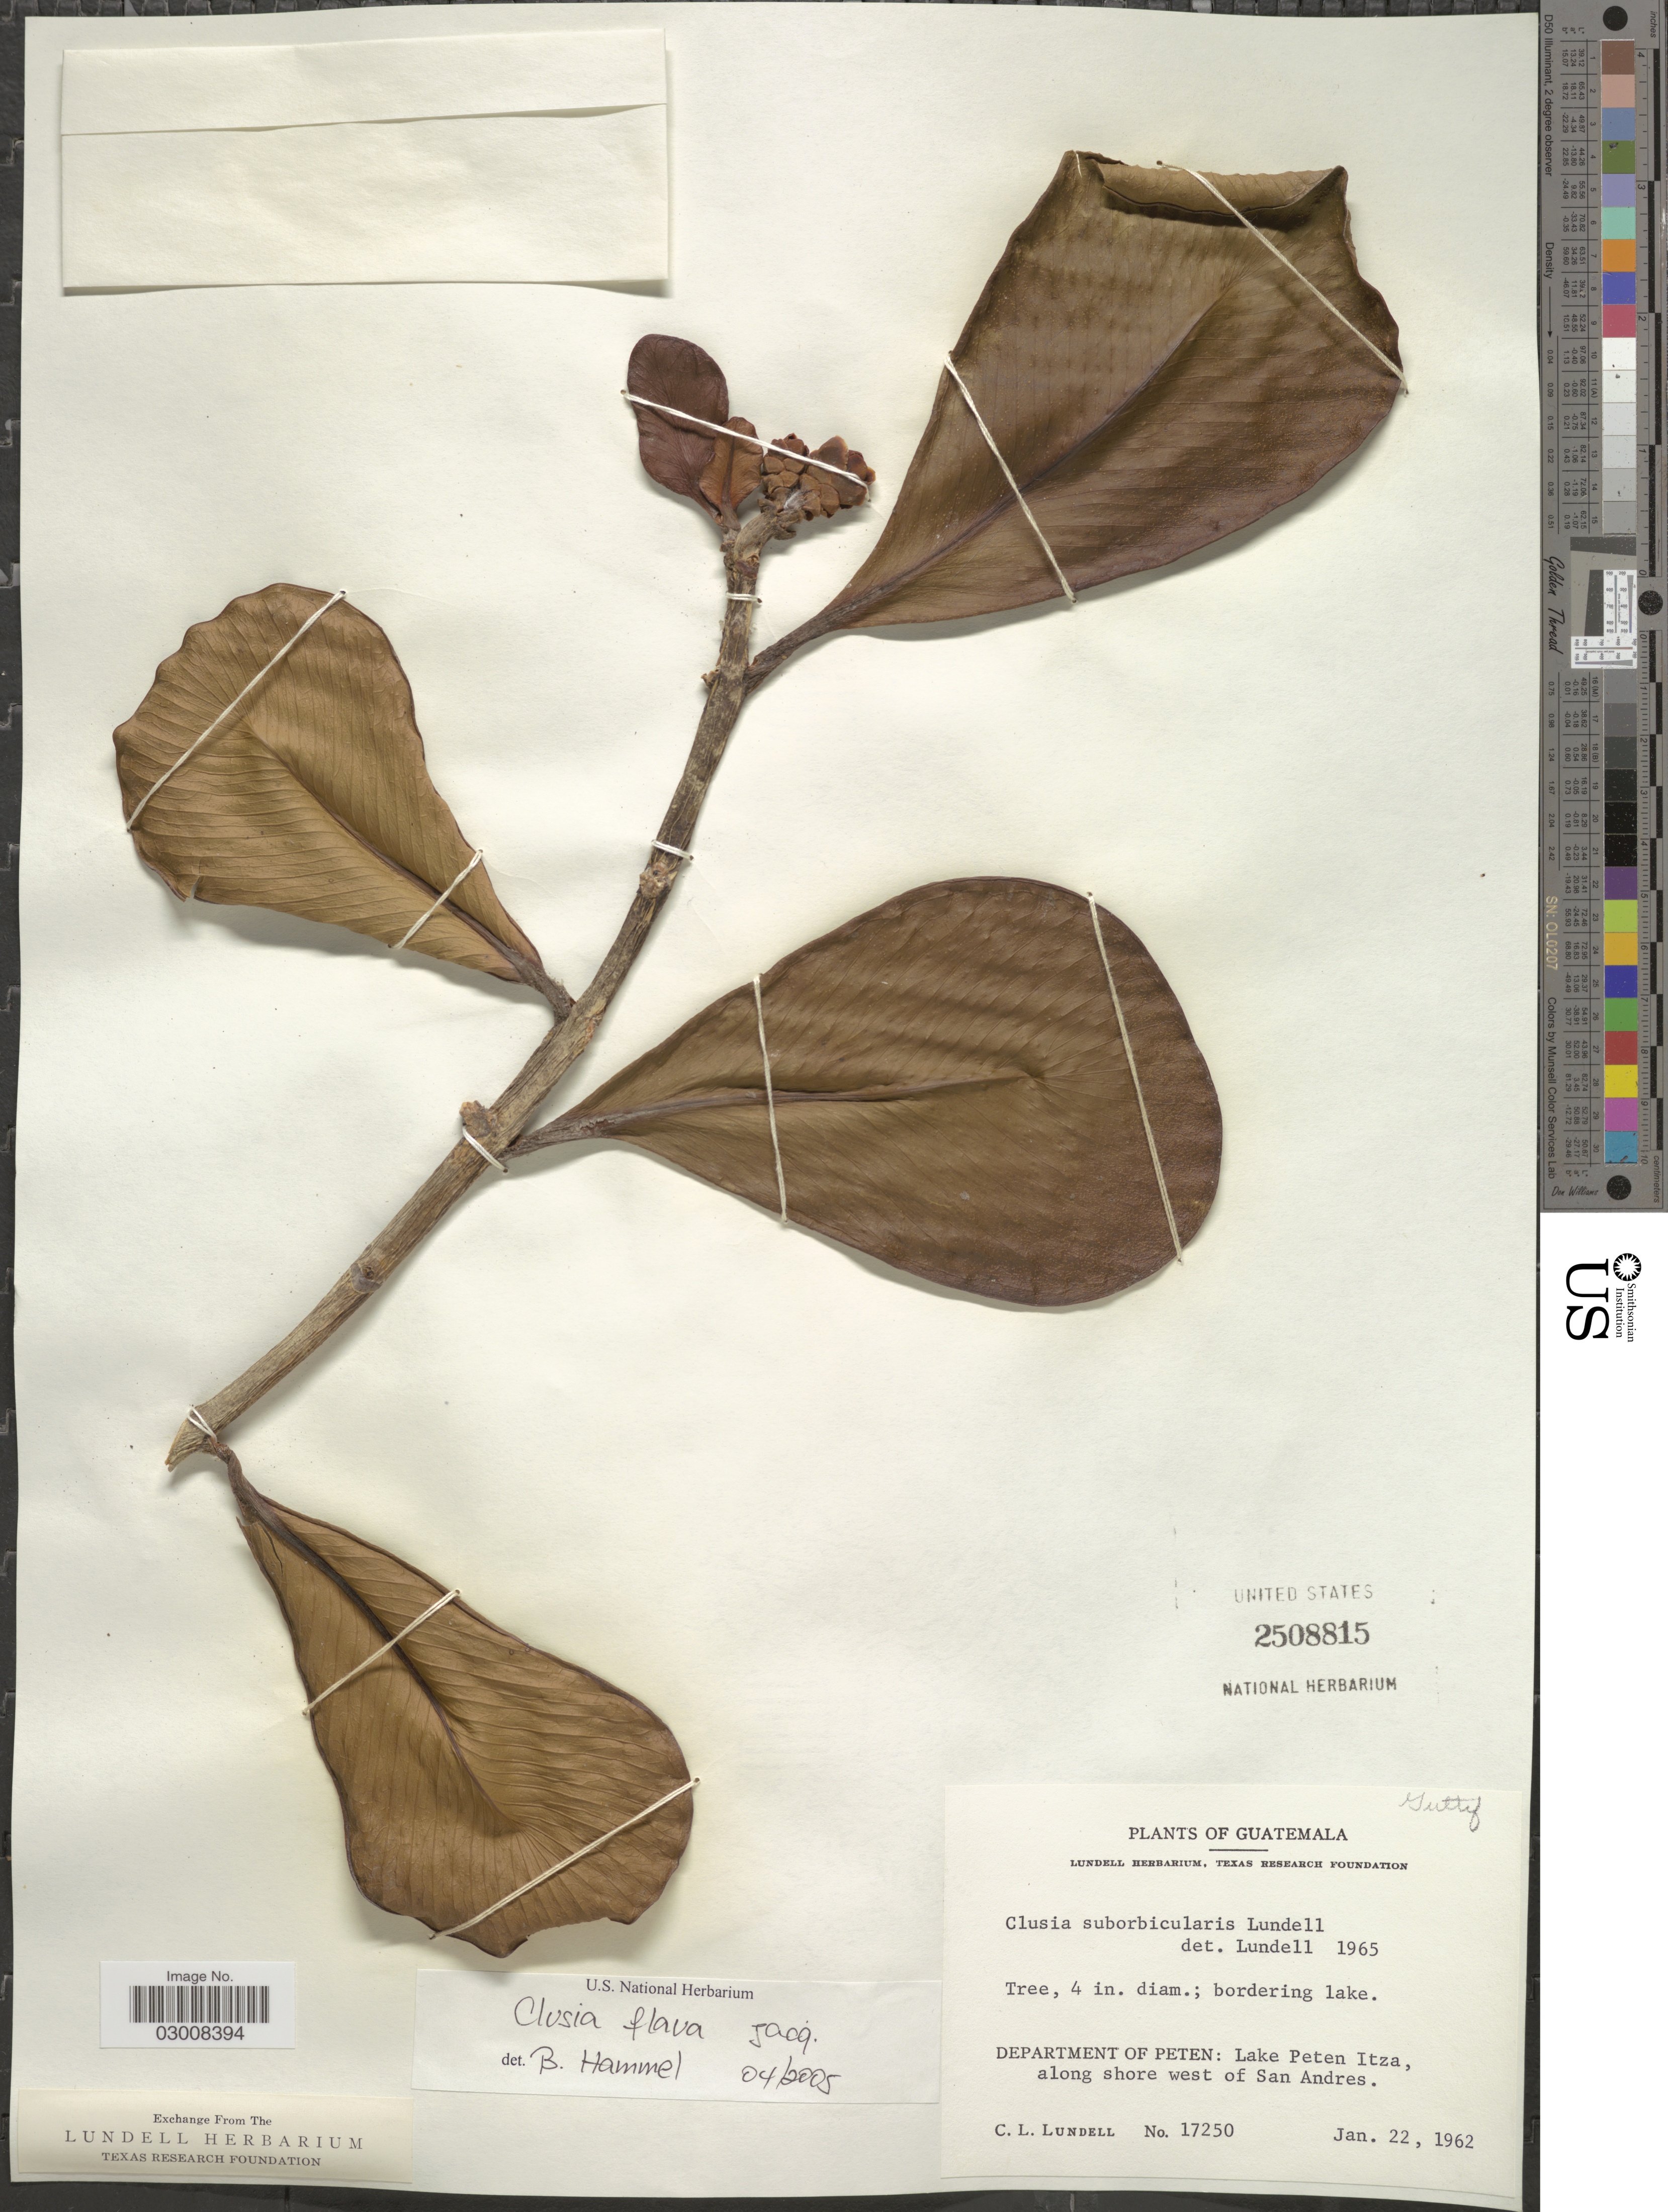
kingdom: Plantae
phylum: Tracheophyta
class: Magnoliopsida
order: Malpighiales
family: Clusiaceae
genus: Clusia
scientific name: Clusia flava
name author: Jacq.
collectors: C. L. Lundell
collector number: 17250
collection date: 1962-01-22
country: Guatemala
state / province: El Petén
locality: Department of Peten: Lake Peten Itza, along shore west of San Andres.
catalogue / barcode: US 2508815